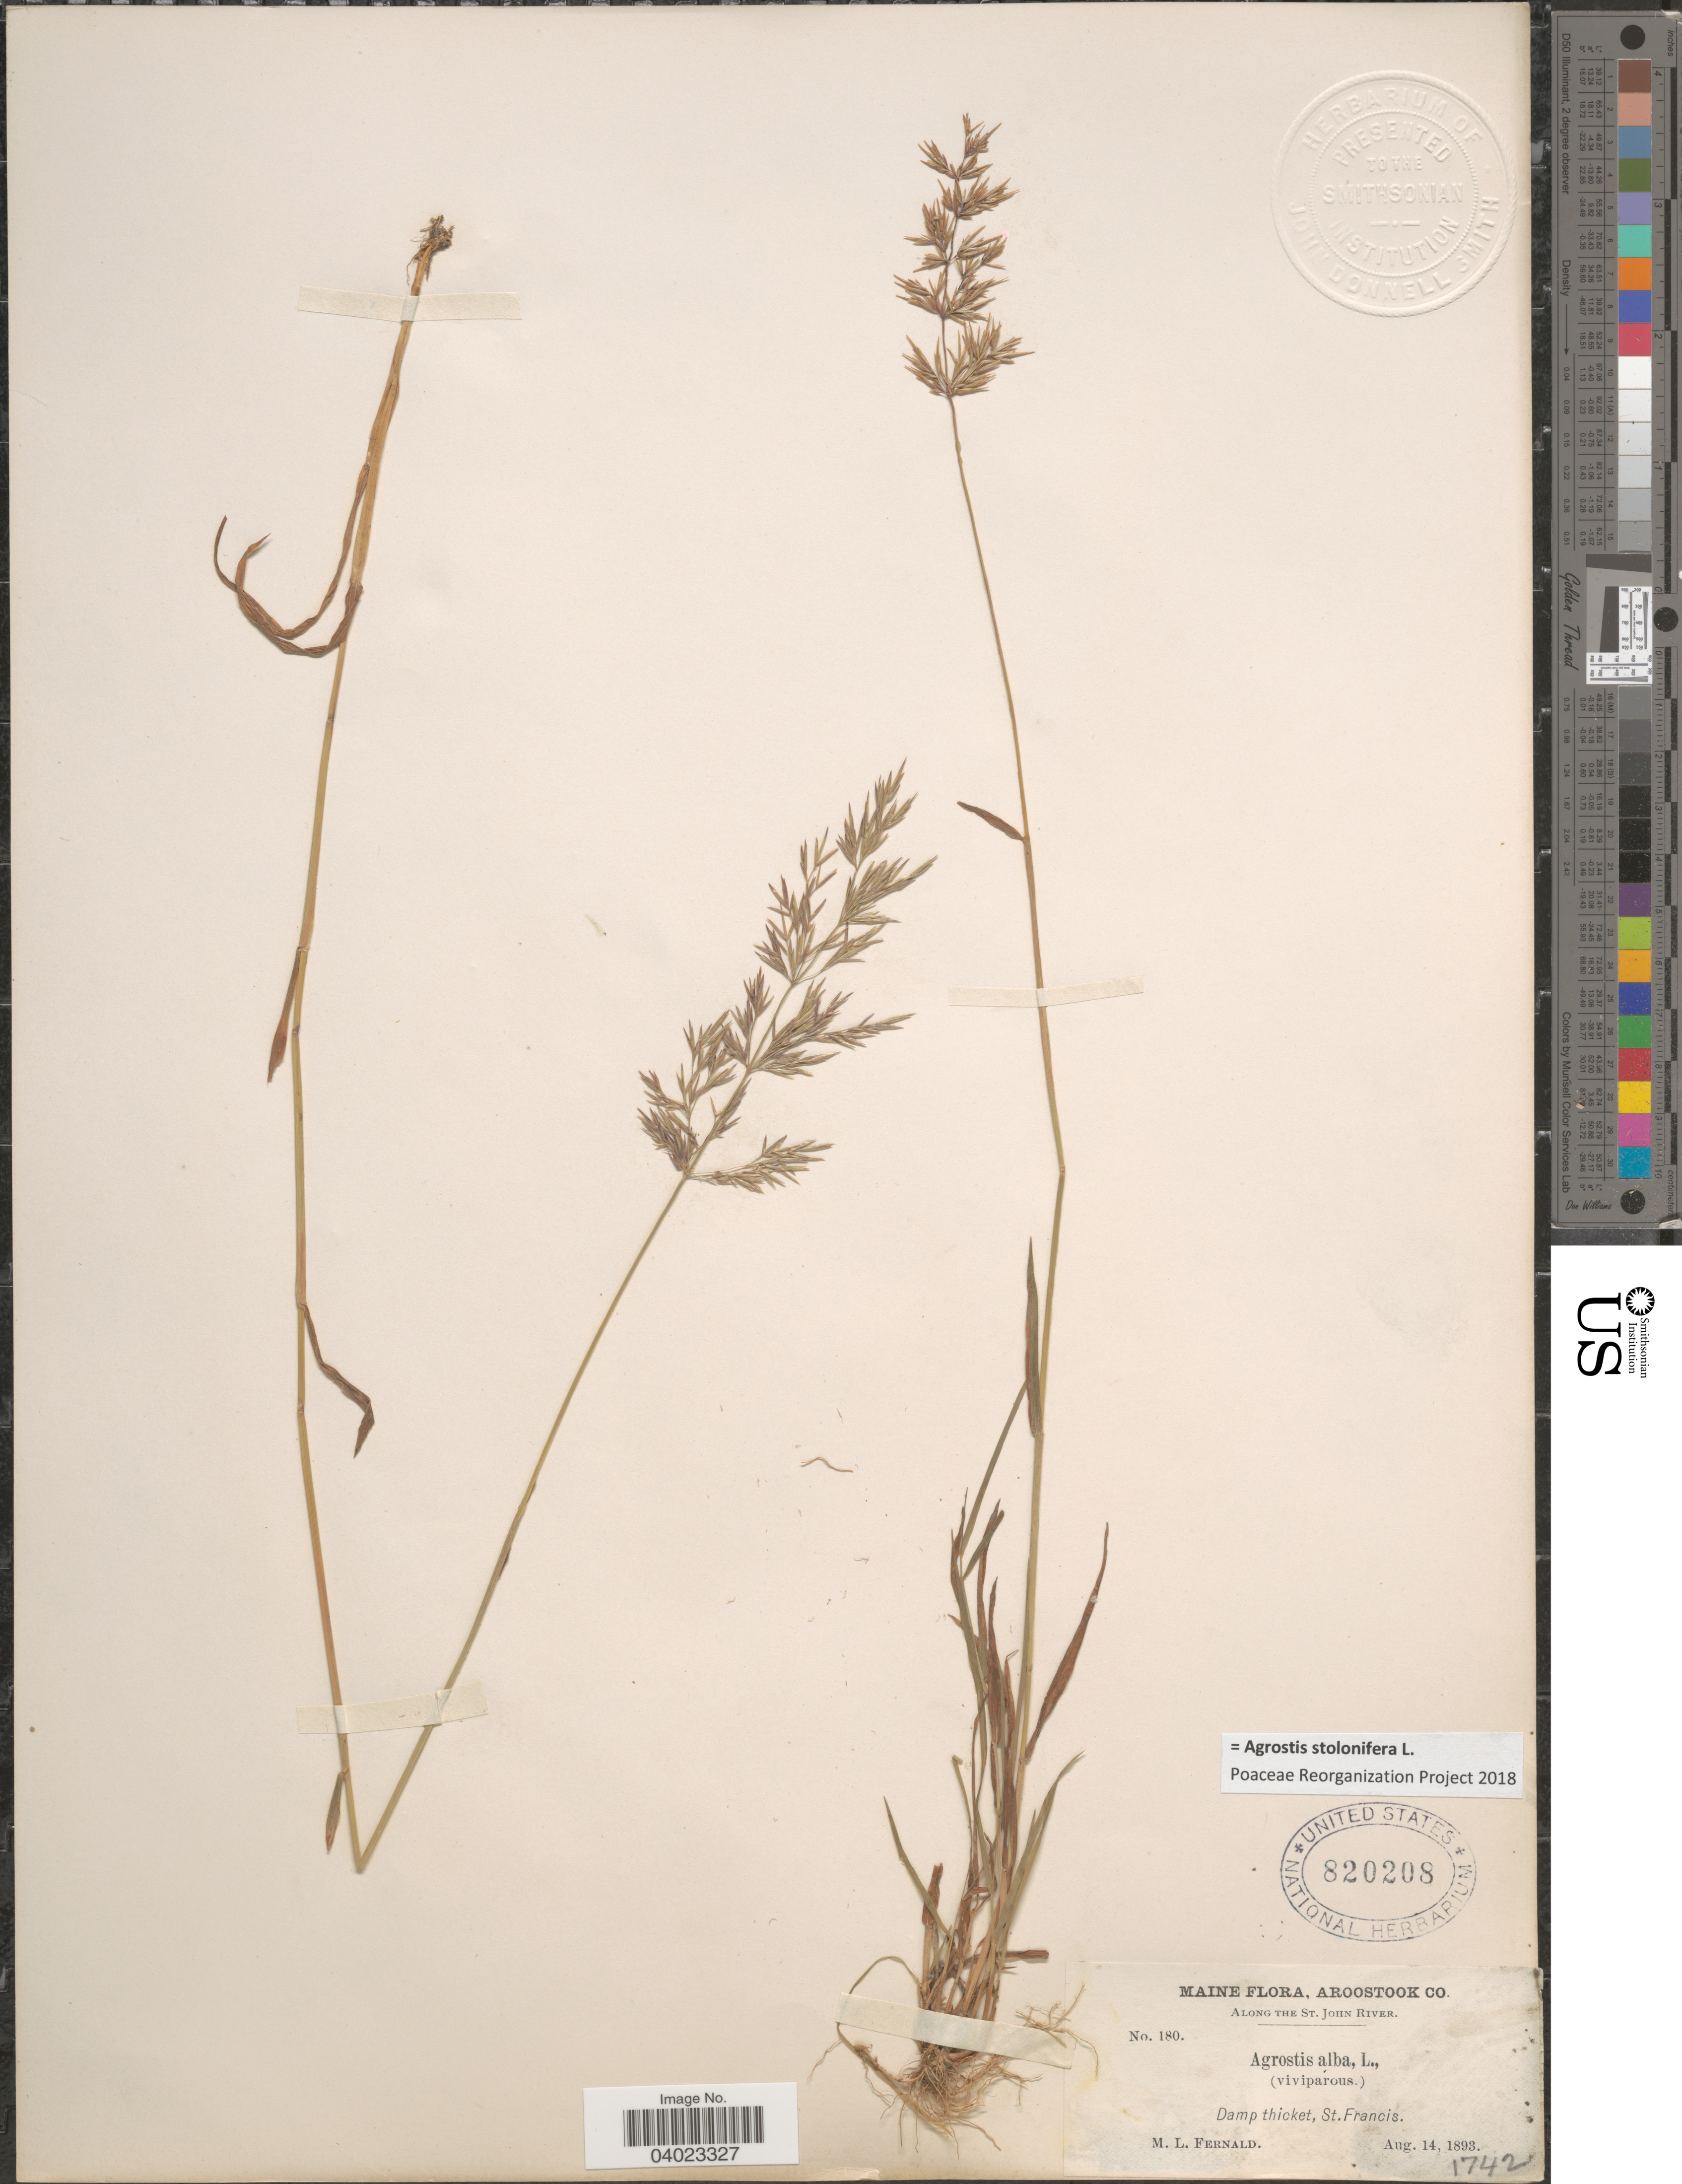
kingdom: Plantae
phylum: Tracheophyta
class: Liliopsida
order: Poales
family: Poaceae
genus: Agrostis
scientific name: Agrostis stolonifera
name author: L.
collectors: M. L. Fernald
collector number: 180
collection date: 1893-08-14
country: United States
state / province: Maine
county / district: Aroostook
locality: Along the St. John River. St. Francis.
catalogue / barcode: US 820208